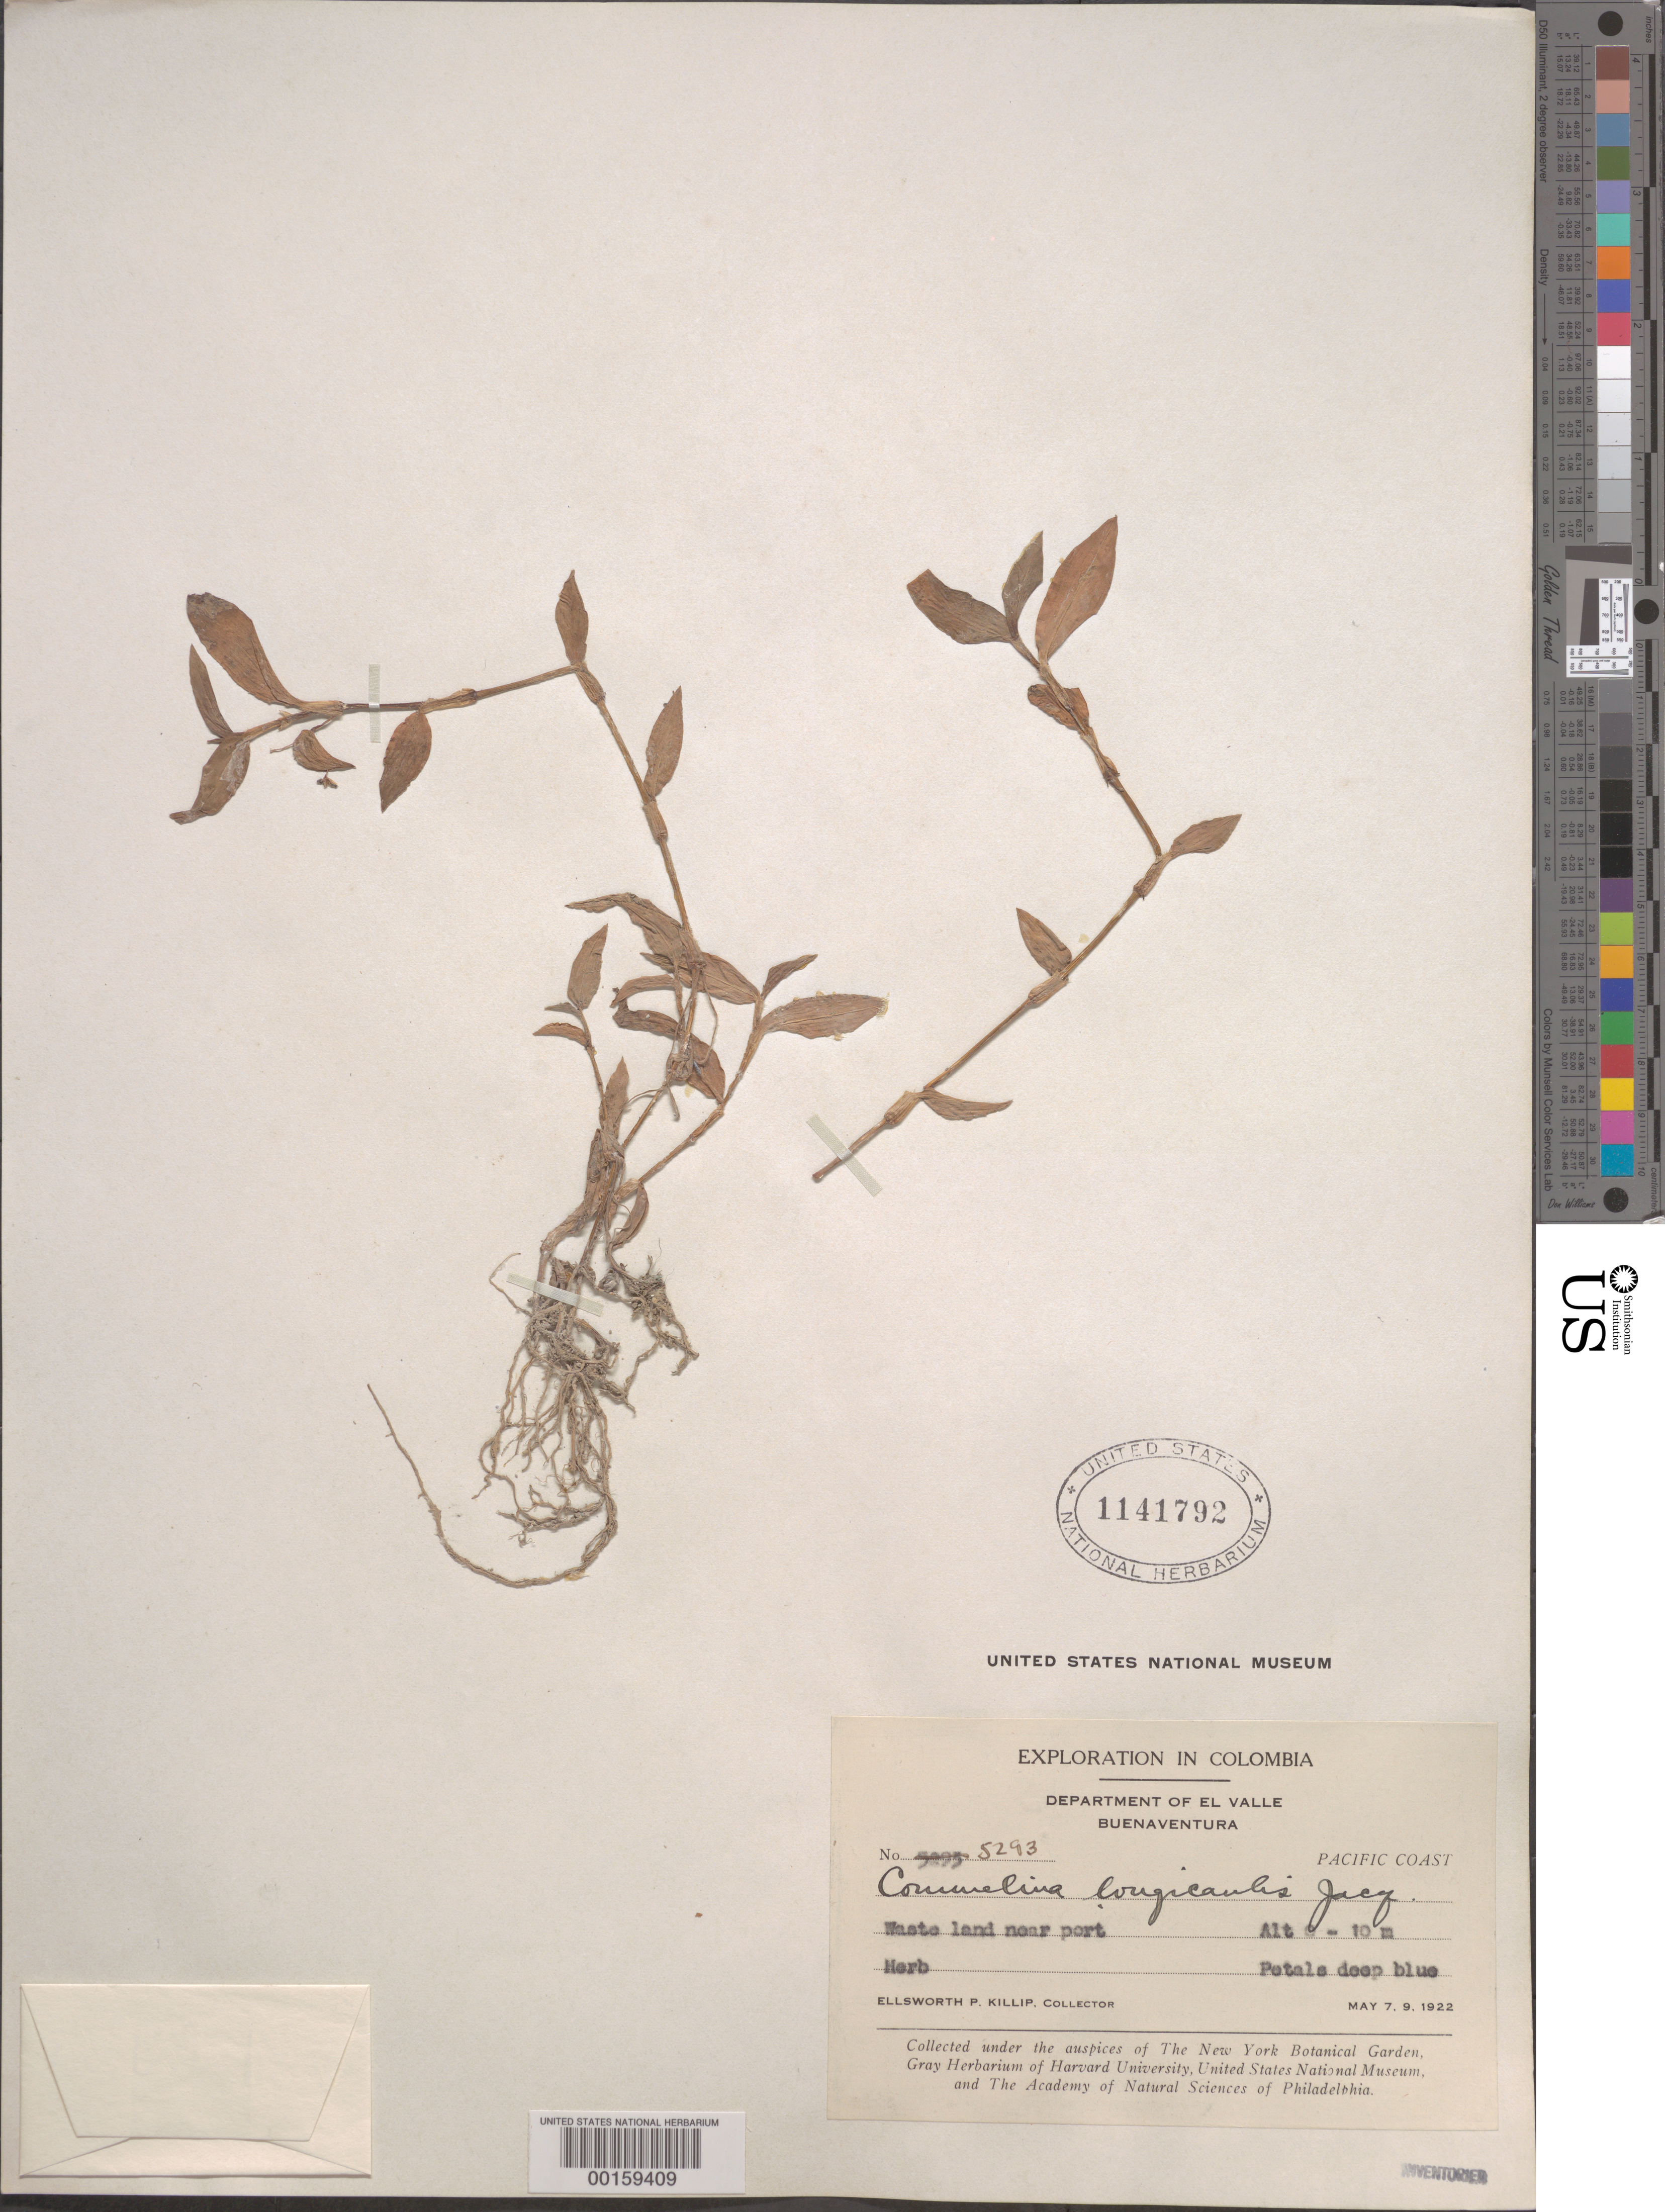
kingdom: Plantae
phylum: Tracheophyta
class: Liliopsida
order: Commelinales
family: Commelinaceae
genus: Commelina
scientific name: Commelina diffusa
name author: Burm. f.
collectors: E. P. Killip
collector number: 5293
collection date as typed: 07 May 1922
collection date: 1922-05-07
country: Colombia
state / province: Valle del Cauca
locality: Buena Ventura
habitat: Waste land near port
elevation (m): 0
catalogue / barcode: US 1141792